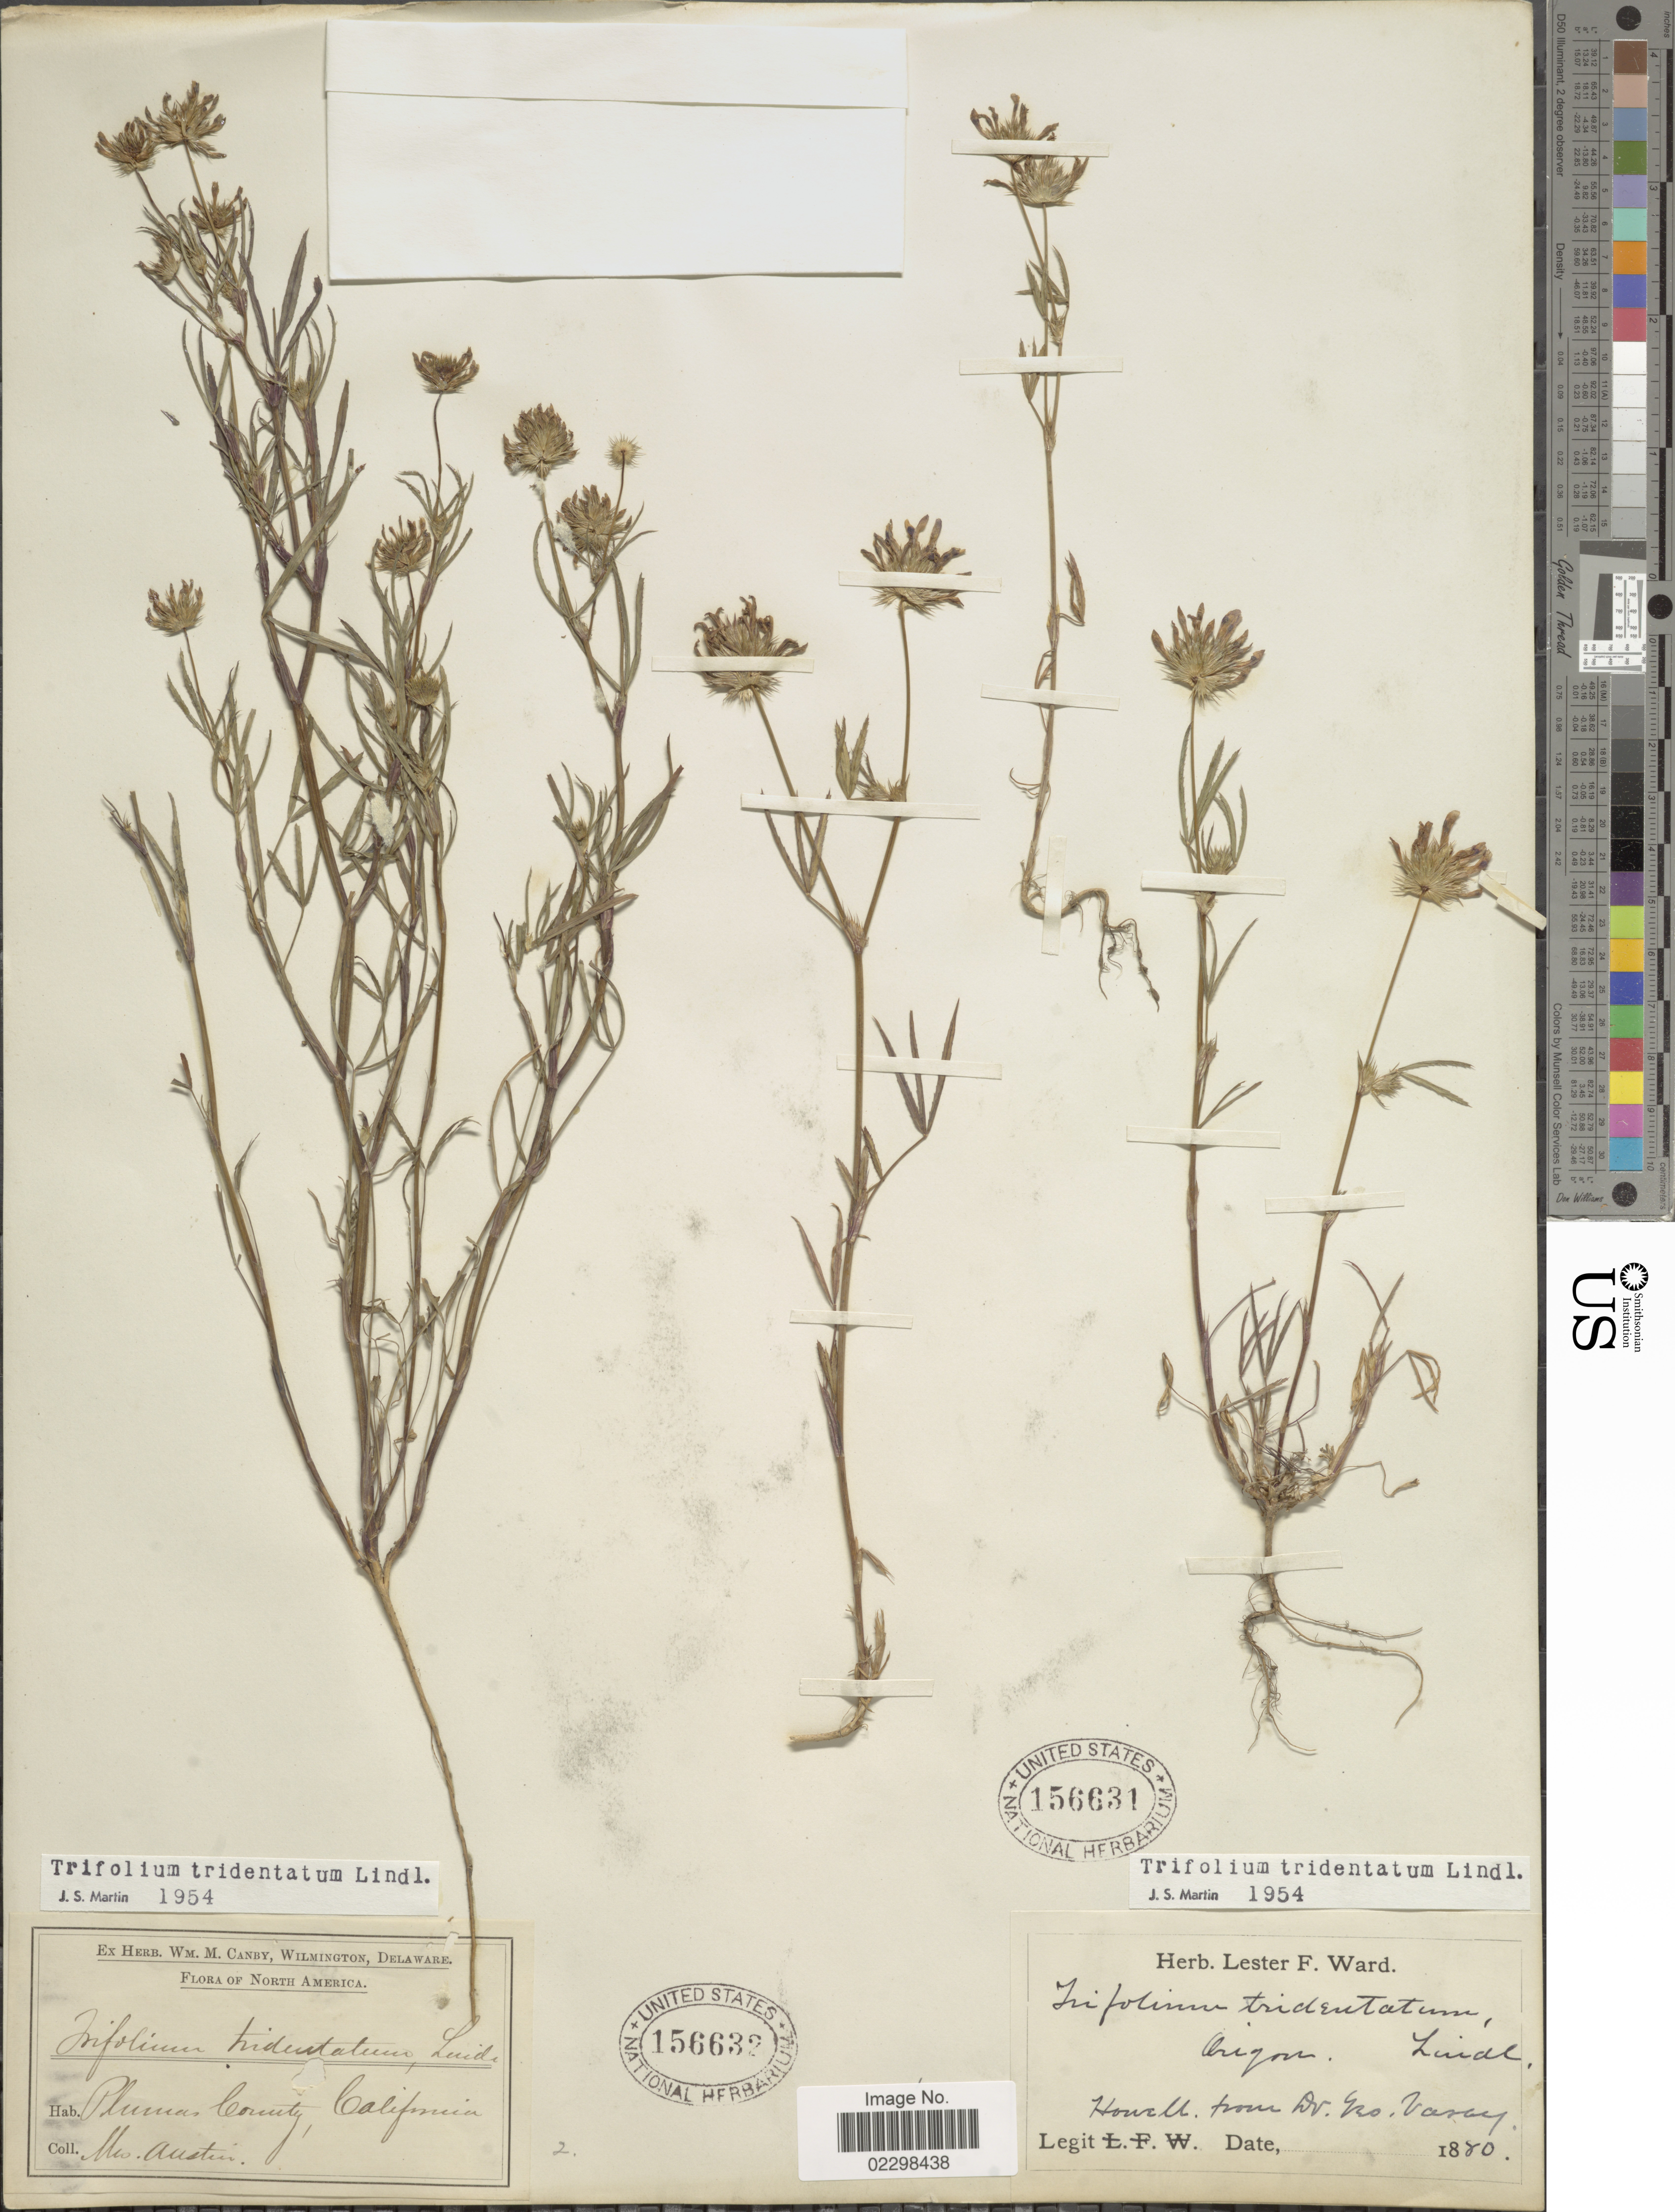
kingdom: Plantae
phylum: Tracheophyta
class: Magnoliopsida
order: Fabales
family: Fabaceae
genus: Trifolium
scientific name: Trifolium tridentatum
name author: Lindl.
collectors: Austin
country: United States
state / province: California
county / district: Plumas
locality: Plumas County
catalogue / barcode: US 156632